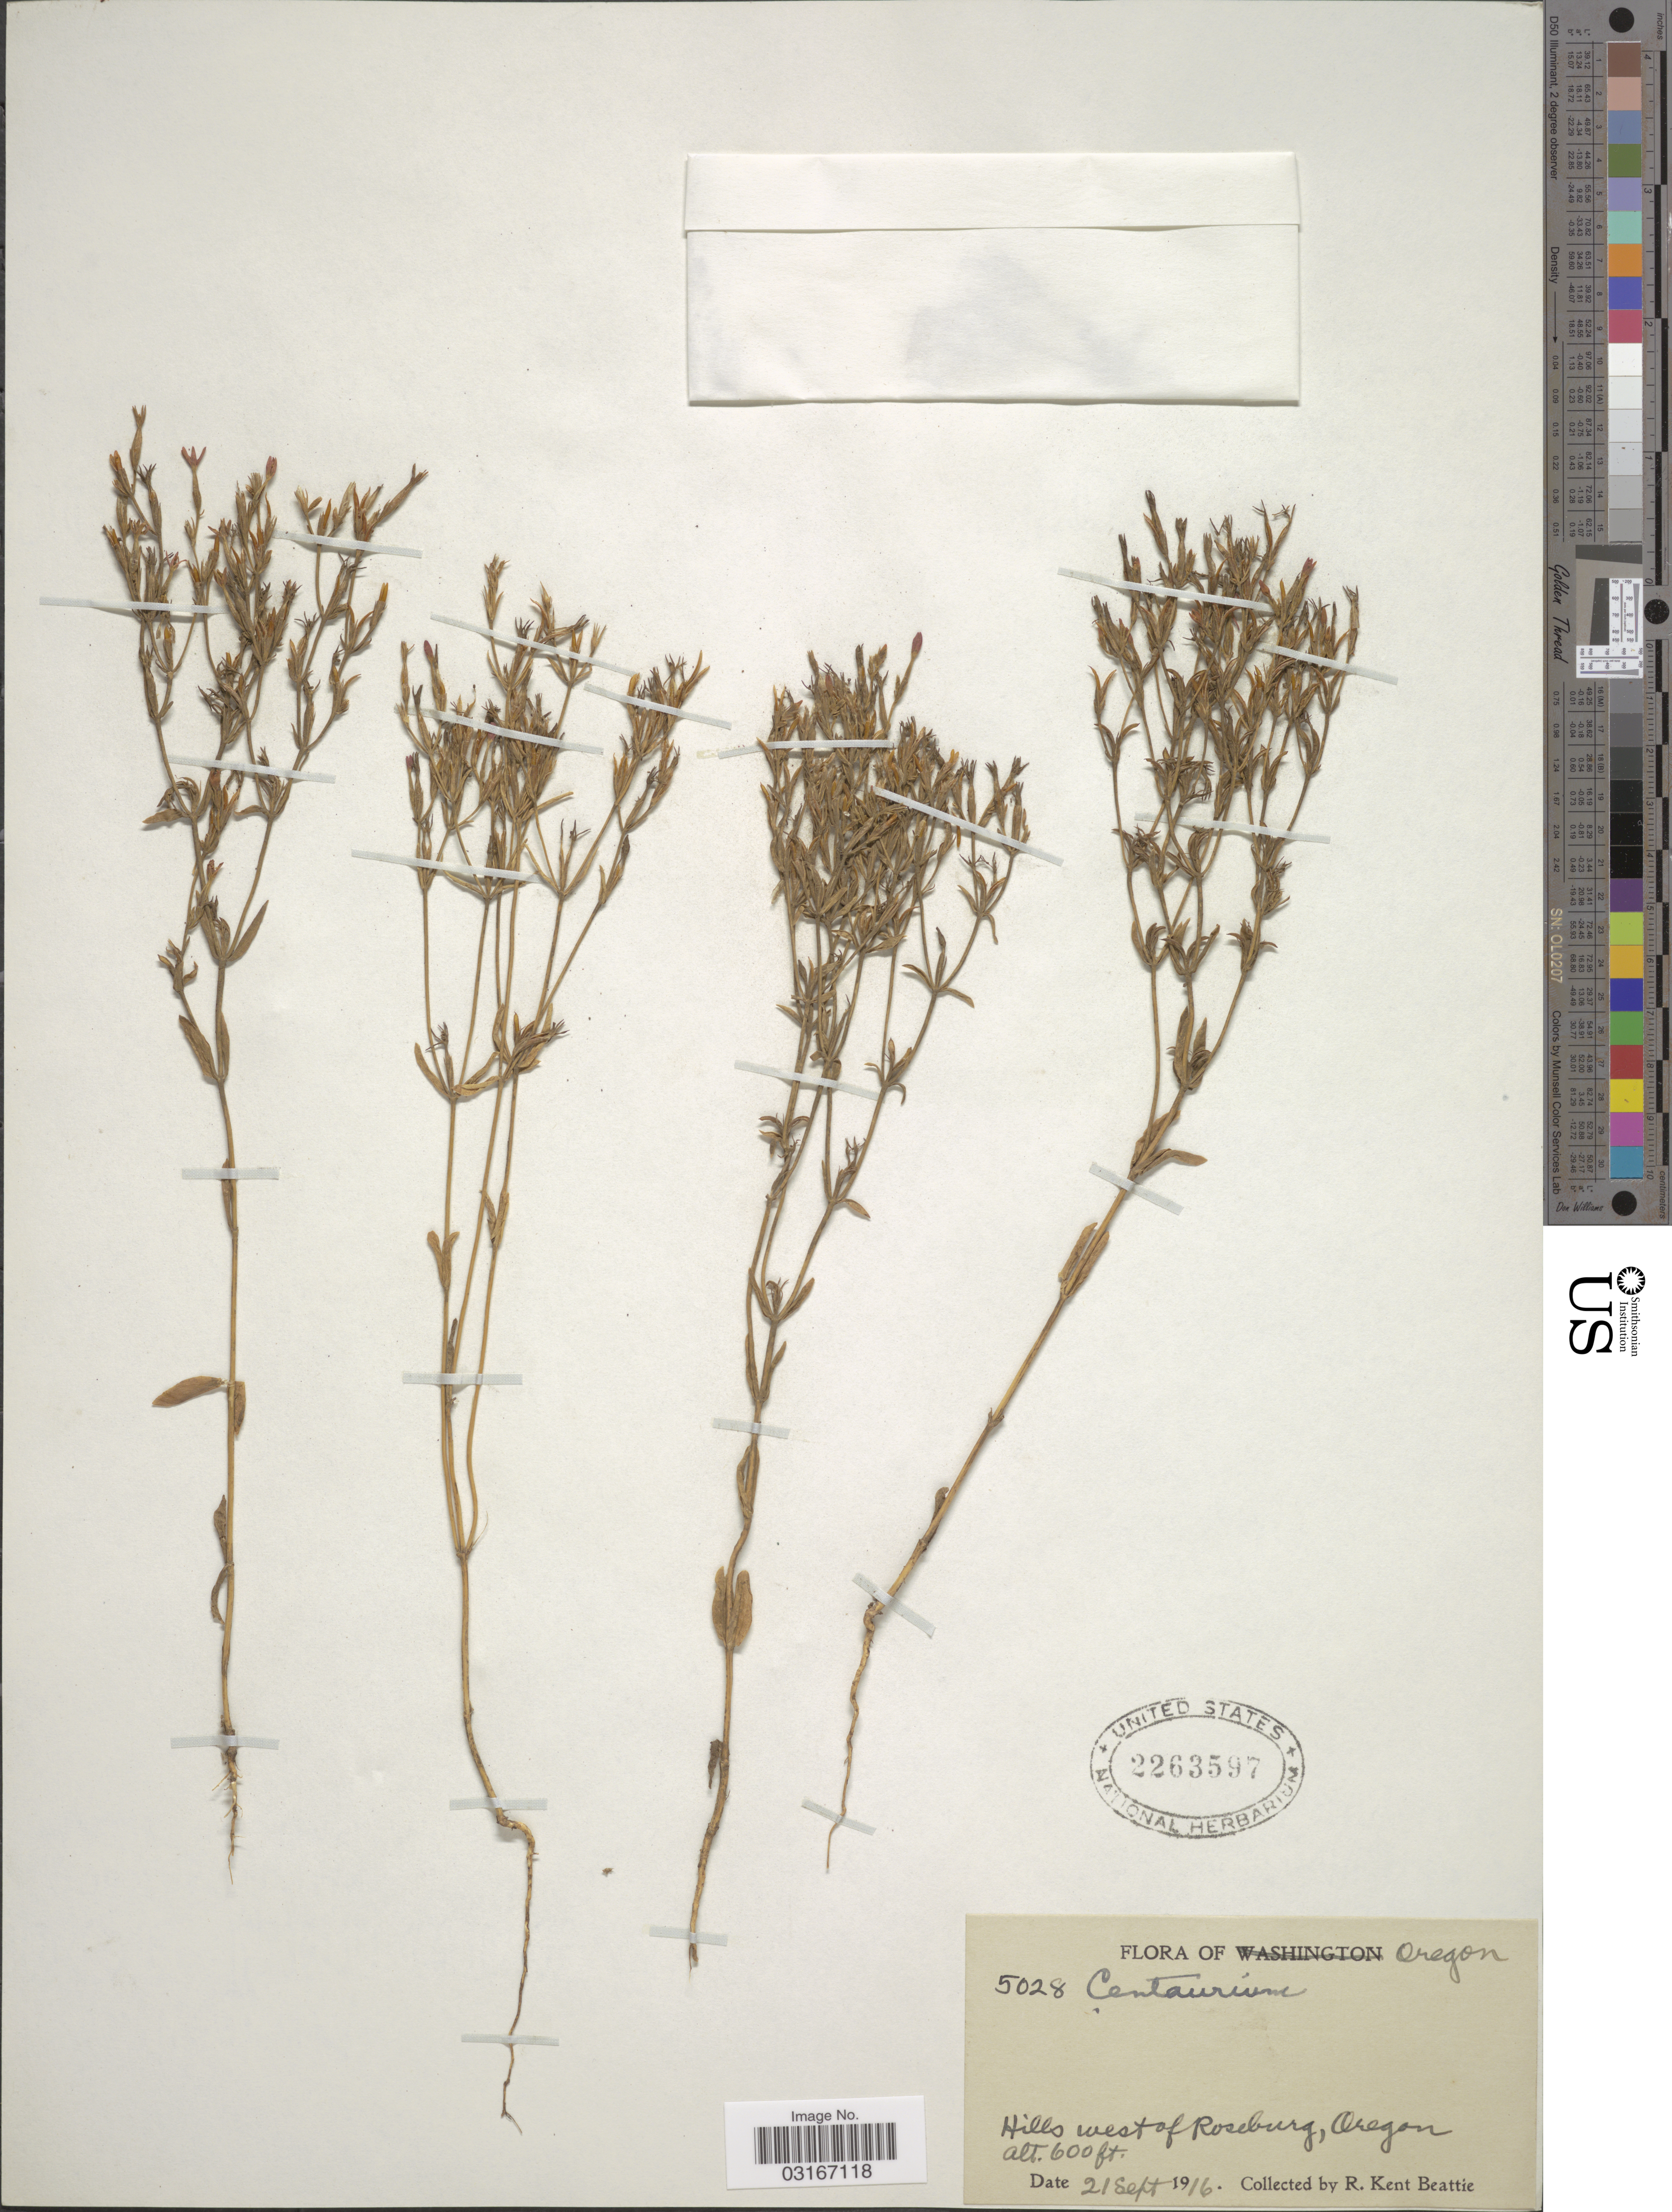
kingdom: Plantae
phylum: Tracheophyta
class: Magnoliopsida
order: Gentianales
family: Gentianaceae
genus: Centaurium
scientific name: Centaurium venustum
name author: (A. Gray) B.L. Rob.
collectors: R. K. Beattie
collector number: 5028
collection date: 1916-09-21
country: United States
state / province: Oregon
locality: Hills west of Roseburg.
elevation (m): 183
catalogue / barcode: US 2263597